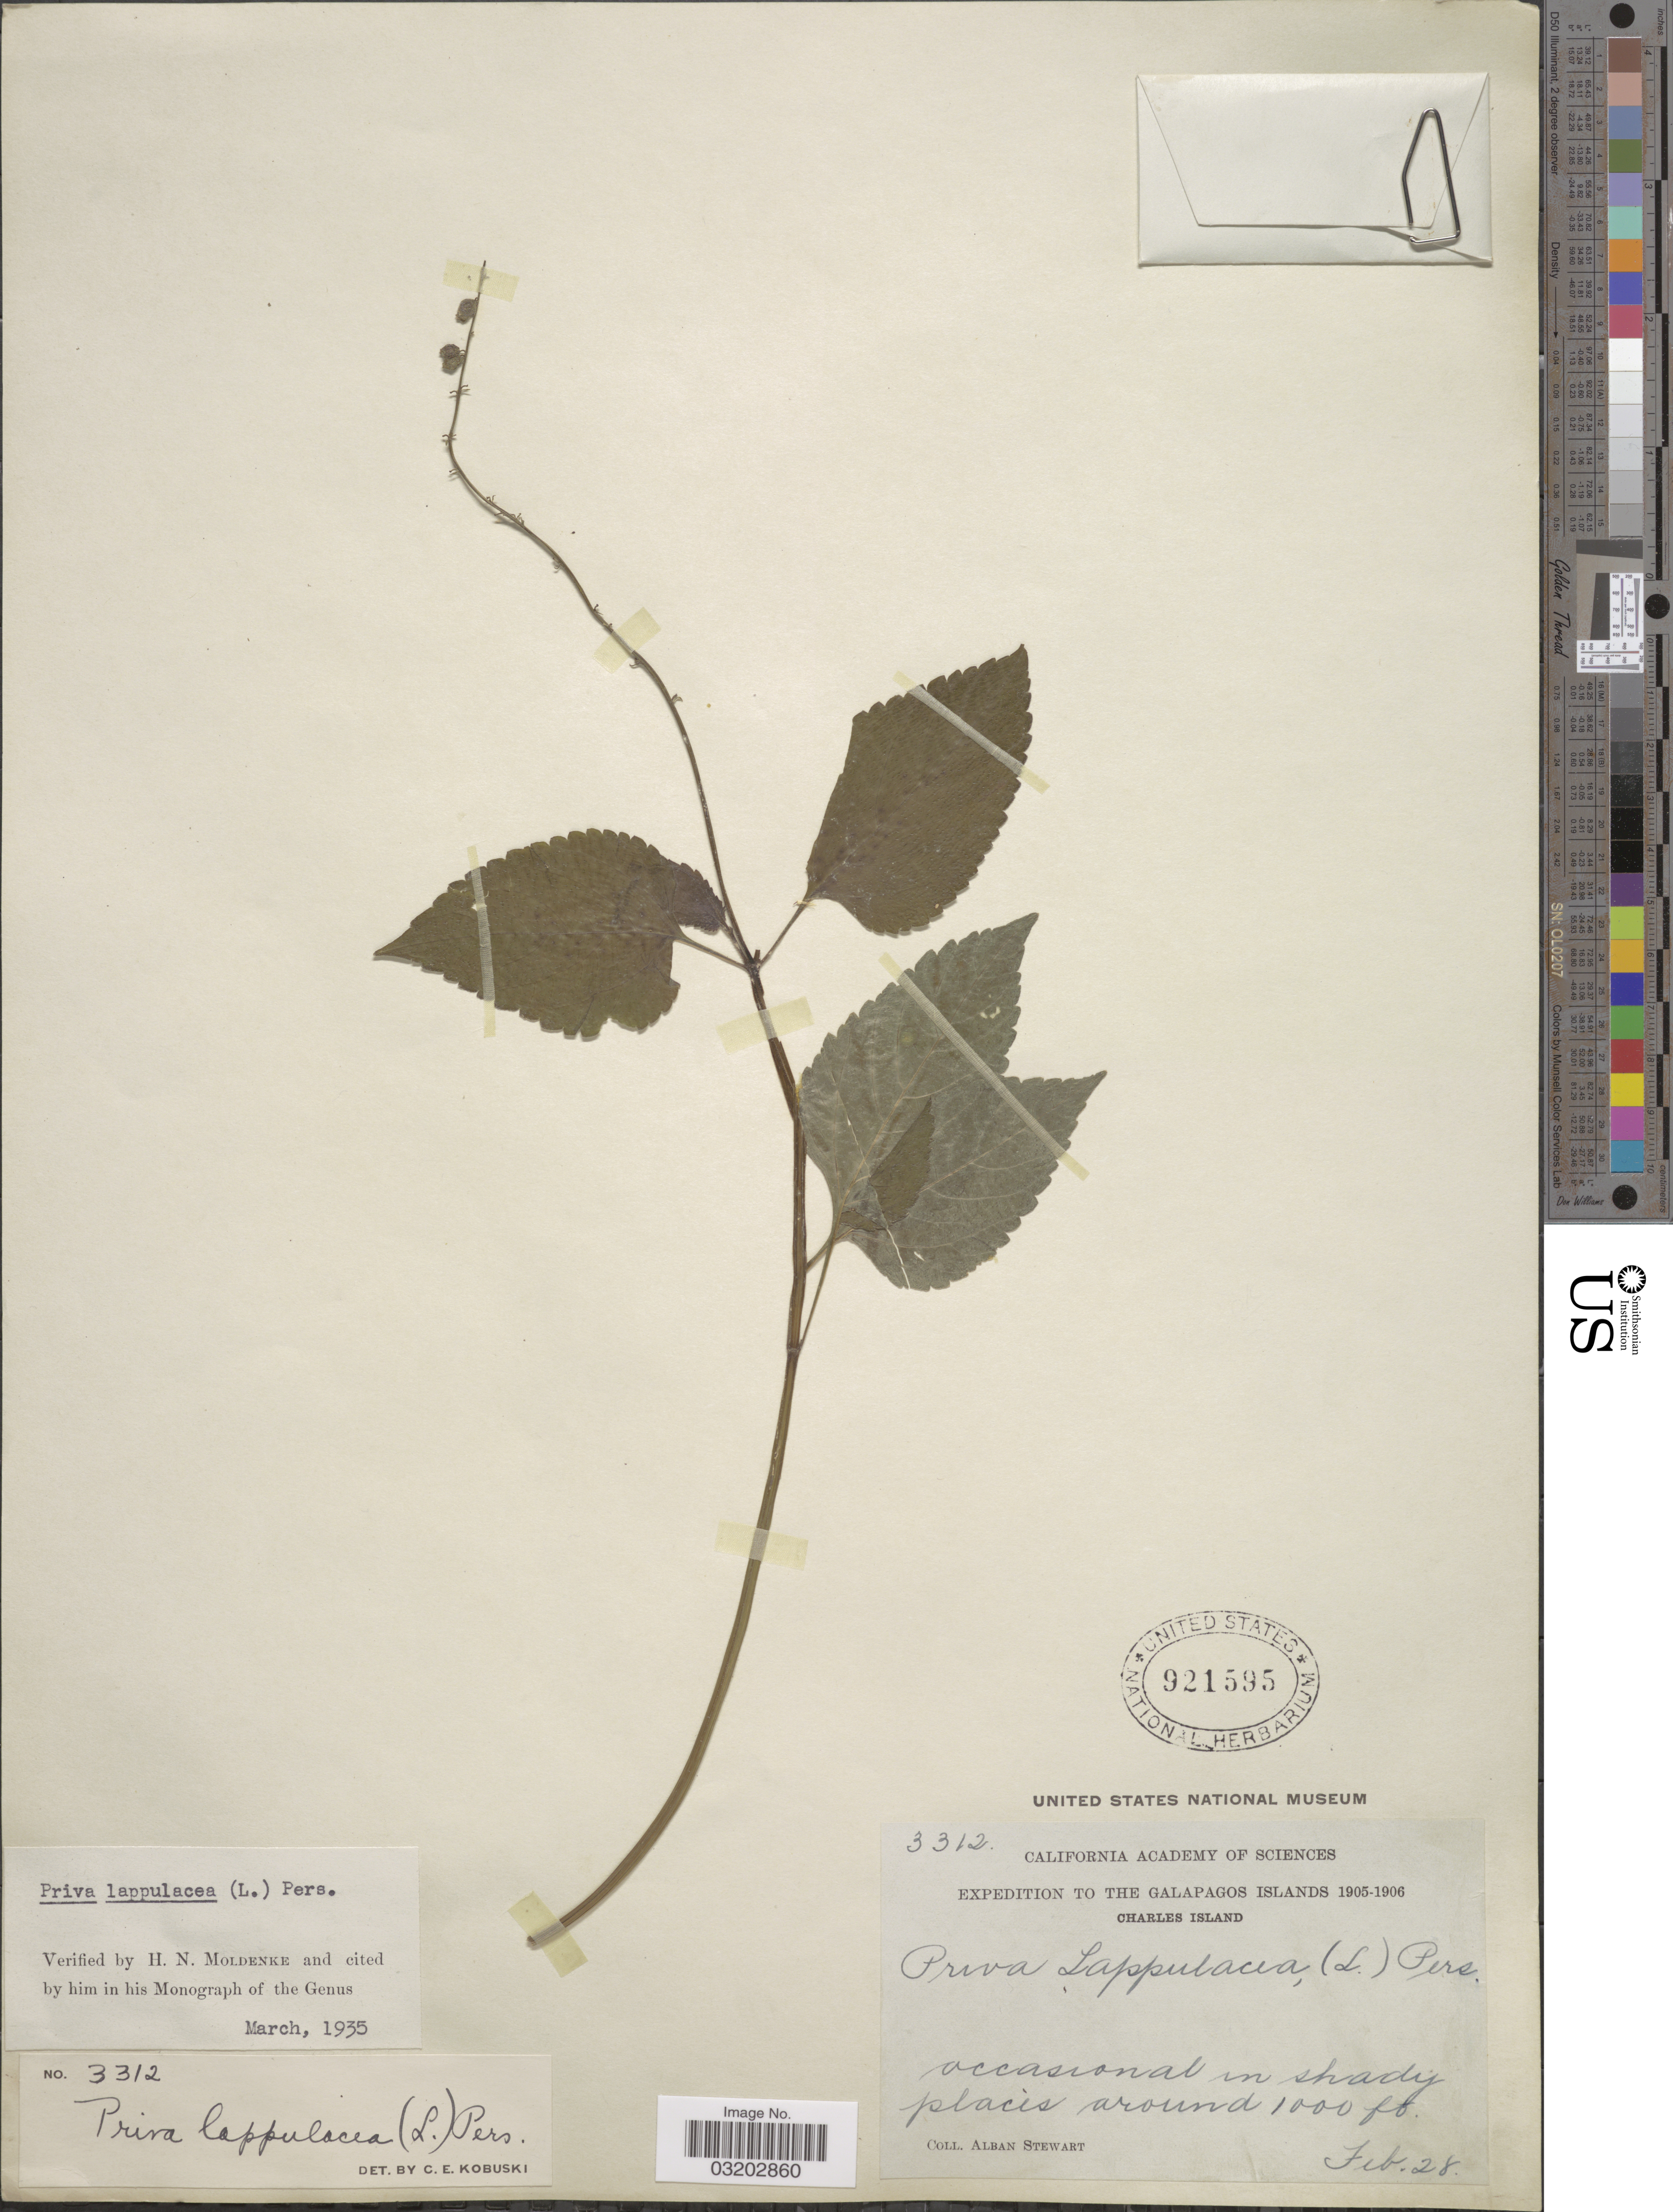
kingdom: Plantae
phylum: Tracheophyta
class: Magnoliopsida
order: Lamiales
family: Verbenaceae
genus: Priva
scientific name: Priva lappulacea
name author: (L.) Pers.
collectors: A. Stewart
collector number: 3312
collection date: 1905-02-28/1906-02-28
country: Ecuador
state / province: Colón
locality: The Galapagos Islands. Charles Island.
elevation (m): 305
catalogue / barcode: US 921595